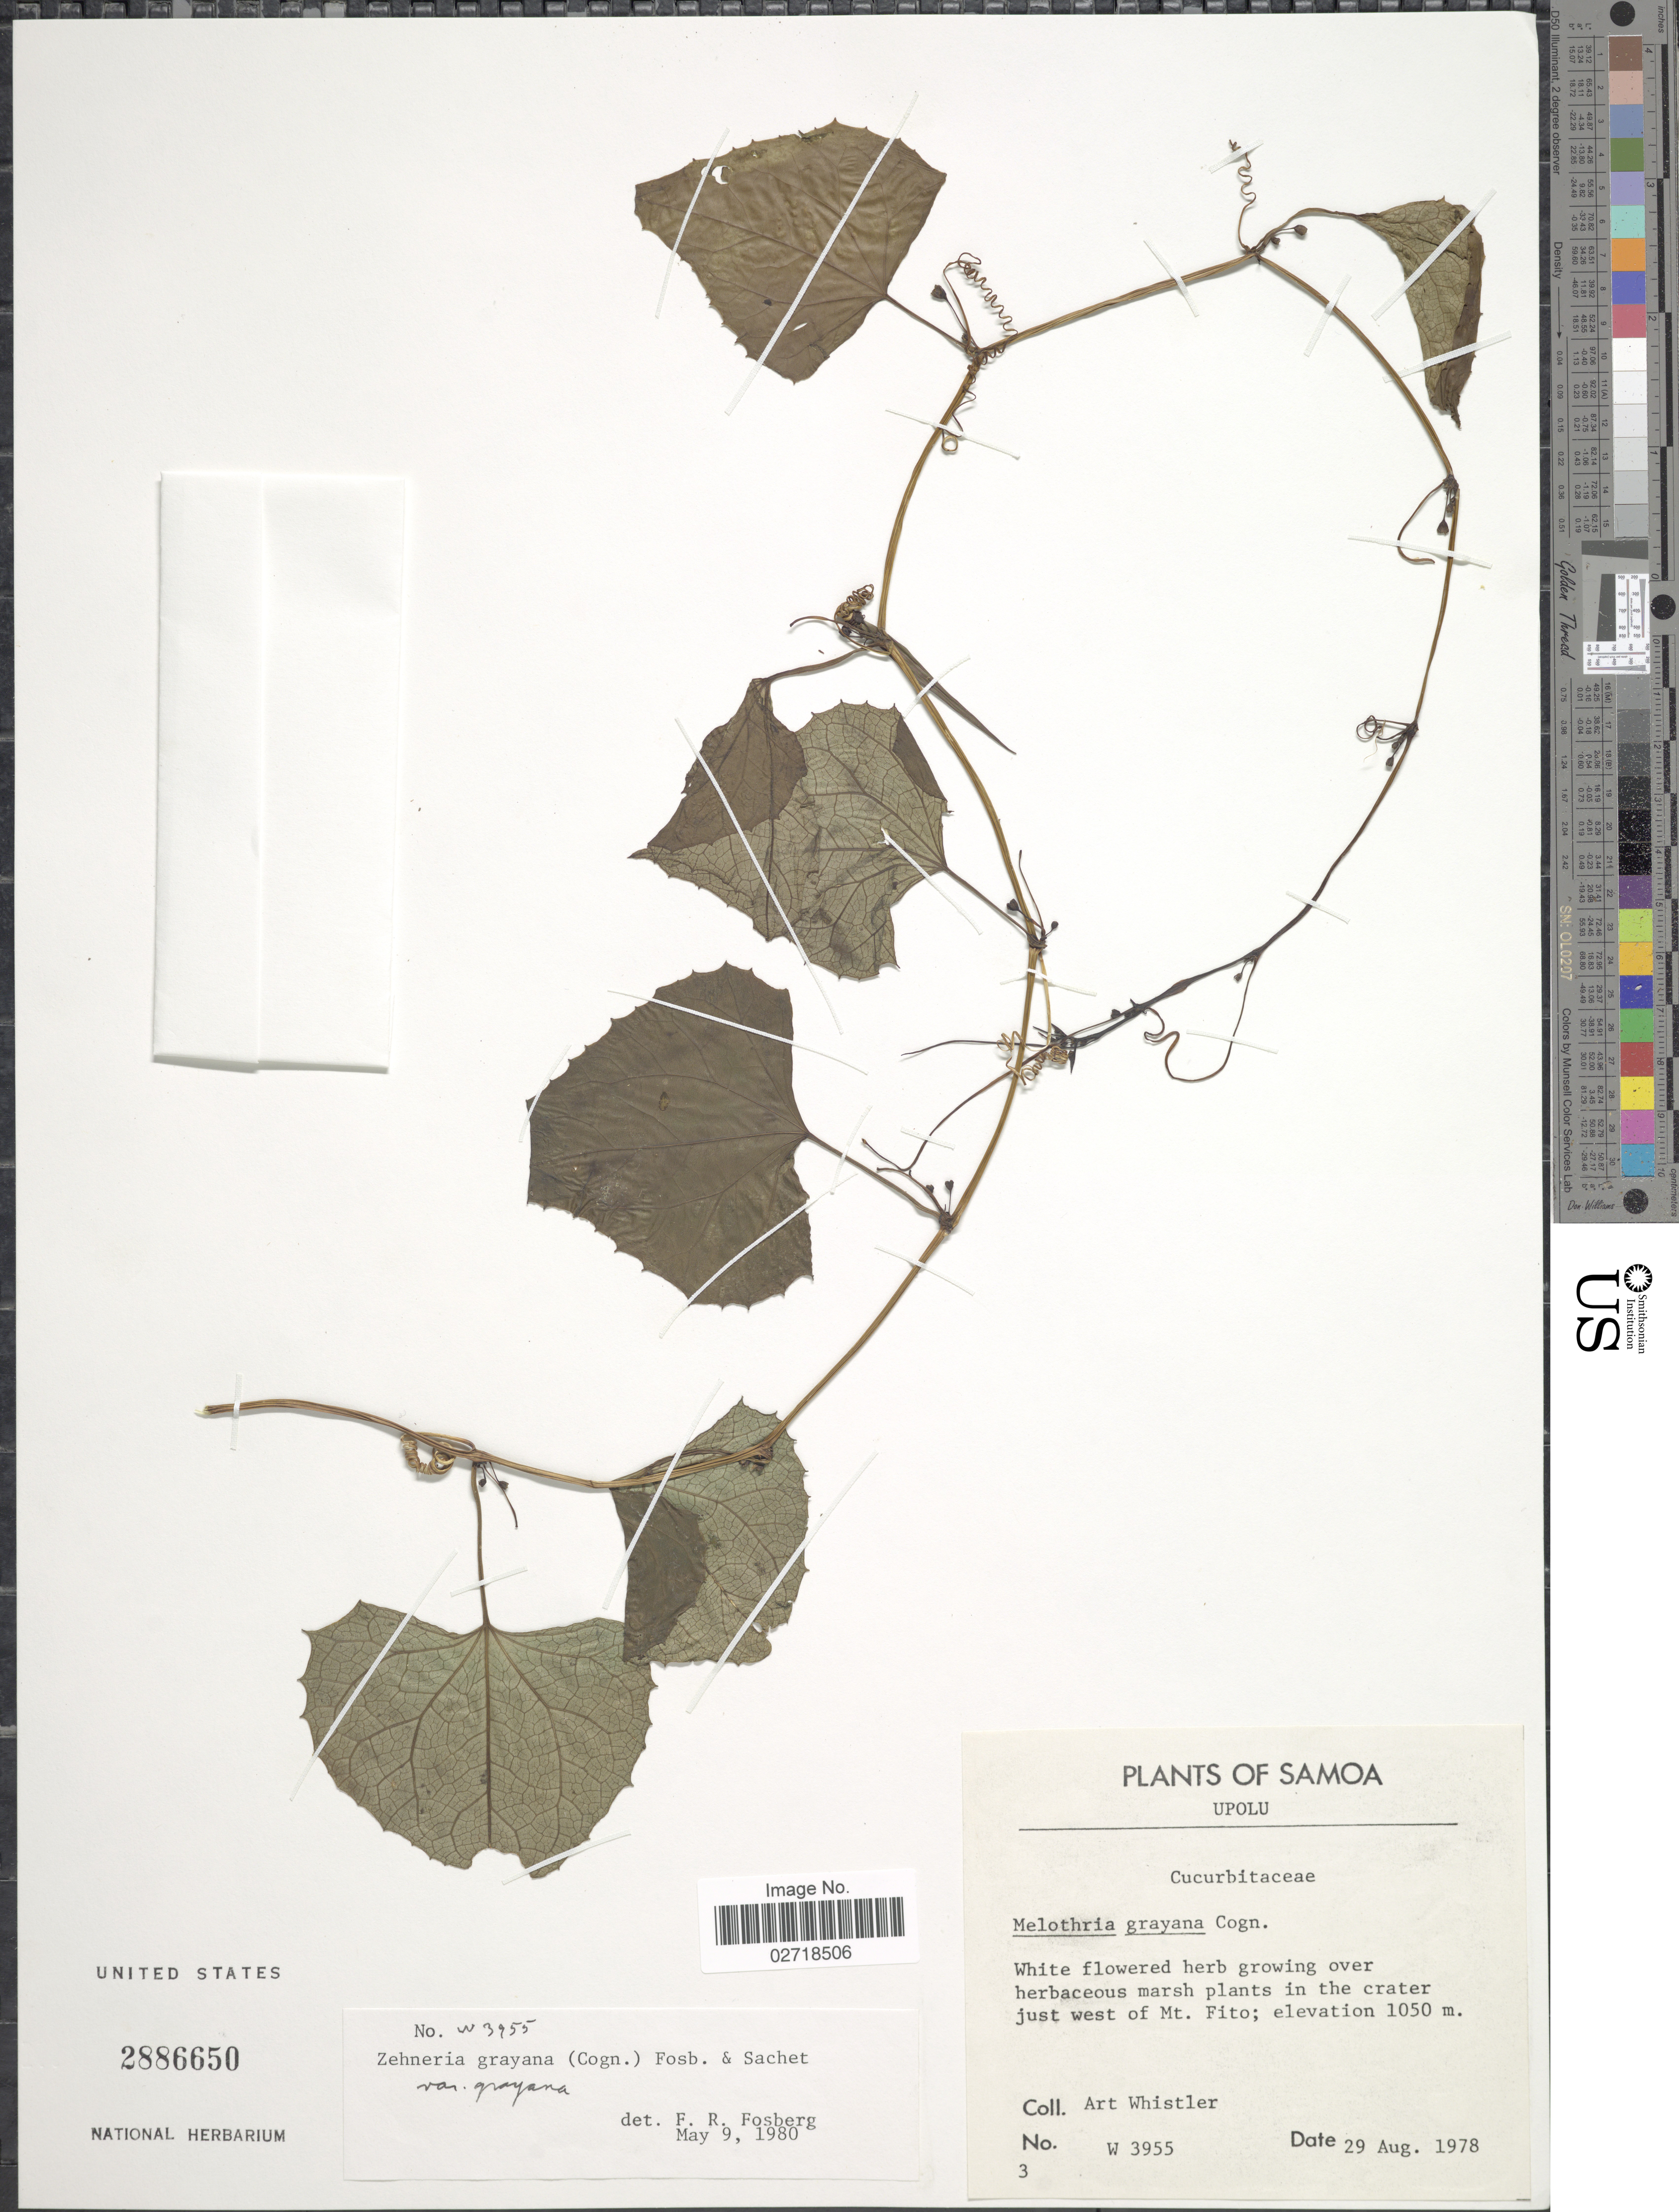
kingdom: Plantae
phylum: Tracheophyta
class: Magnoliopsida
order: Cucurbitales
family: Cucurbitaceae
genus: Zehneria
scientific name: Zehneria grayana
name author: (Cogn.) Fosberg & Sachet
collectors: A. Whistler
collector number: W 3955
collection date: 1978-08-29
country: Samoa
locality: Samoa, Upolu, in the crater just west of Mt. Fito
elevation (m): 1050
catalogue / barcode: US 2886650